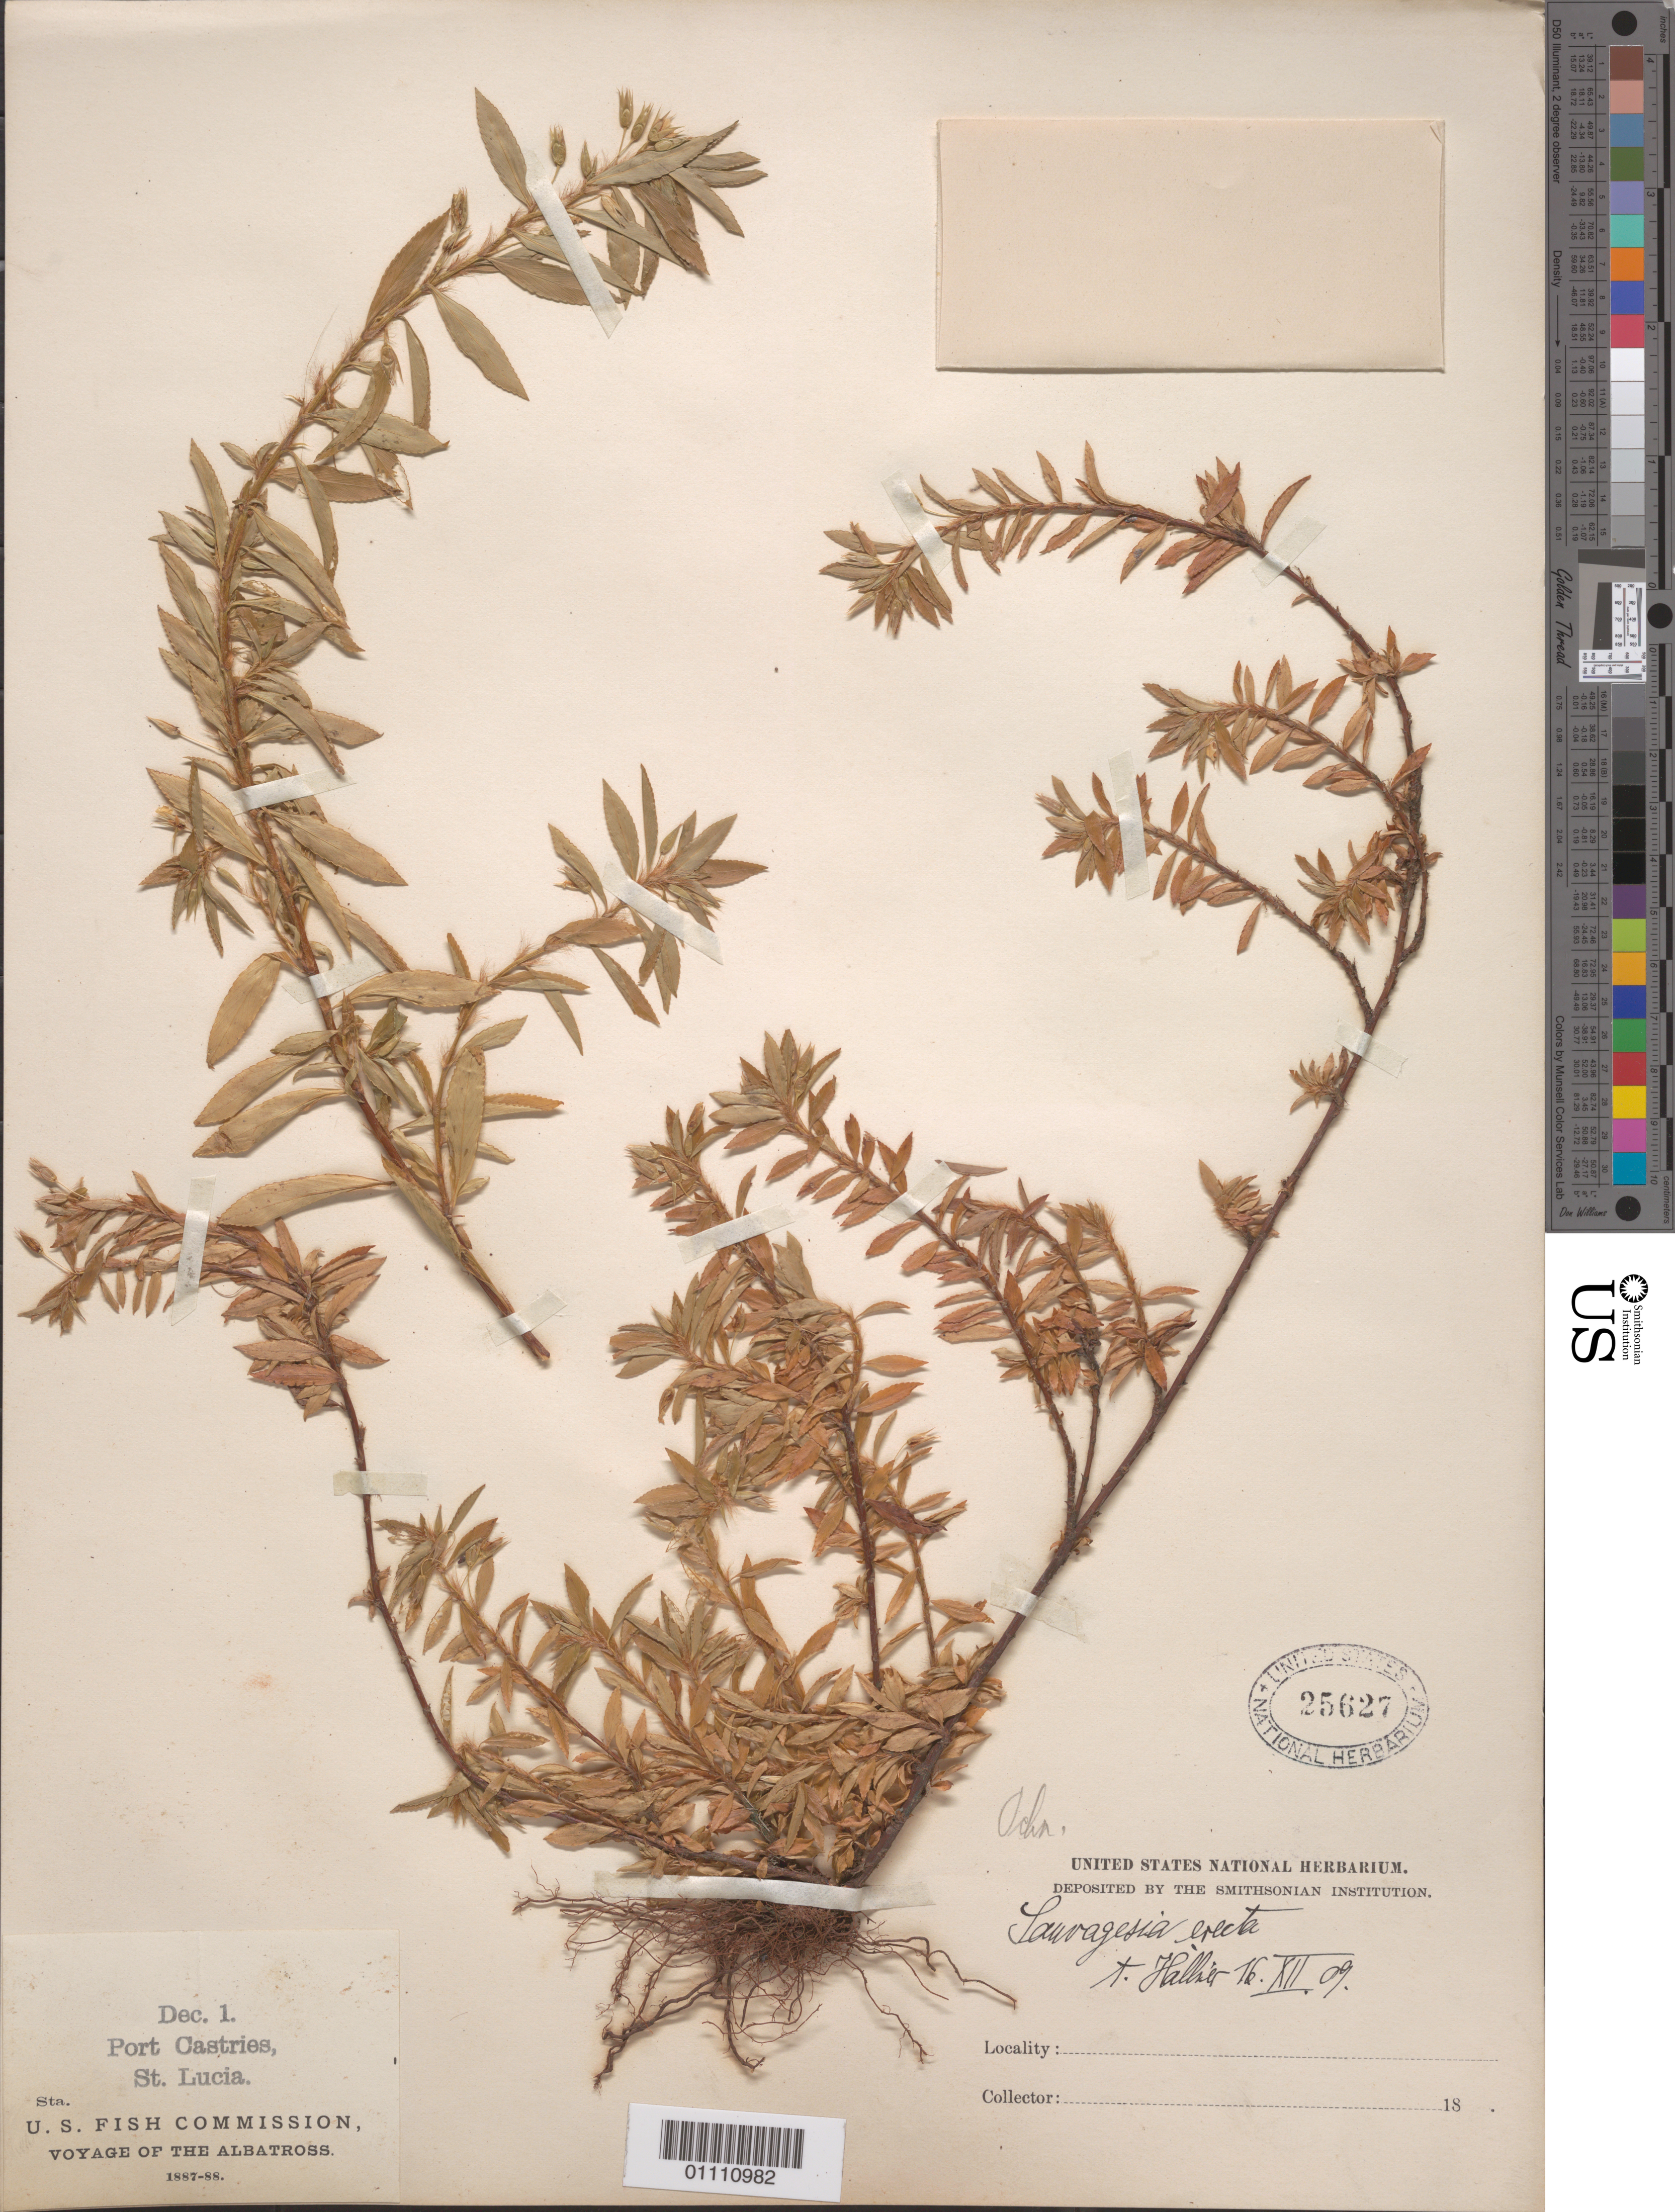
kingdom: Plantae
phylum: Tracheophyta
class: Magnoliopsida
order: Malpighiales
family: Ochnaceae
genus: Sauvagesia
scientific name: Sauvagesia erecta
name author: L.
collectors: A. Hallier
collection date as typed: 16 Dec 1909 or 16 Dec 1889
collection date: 1889-12-16 or 1909-12-16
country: St. Lucia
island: St. Lucia I.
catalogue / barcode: US 25627